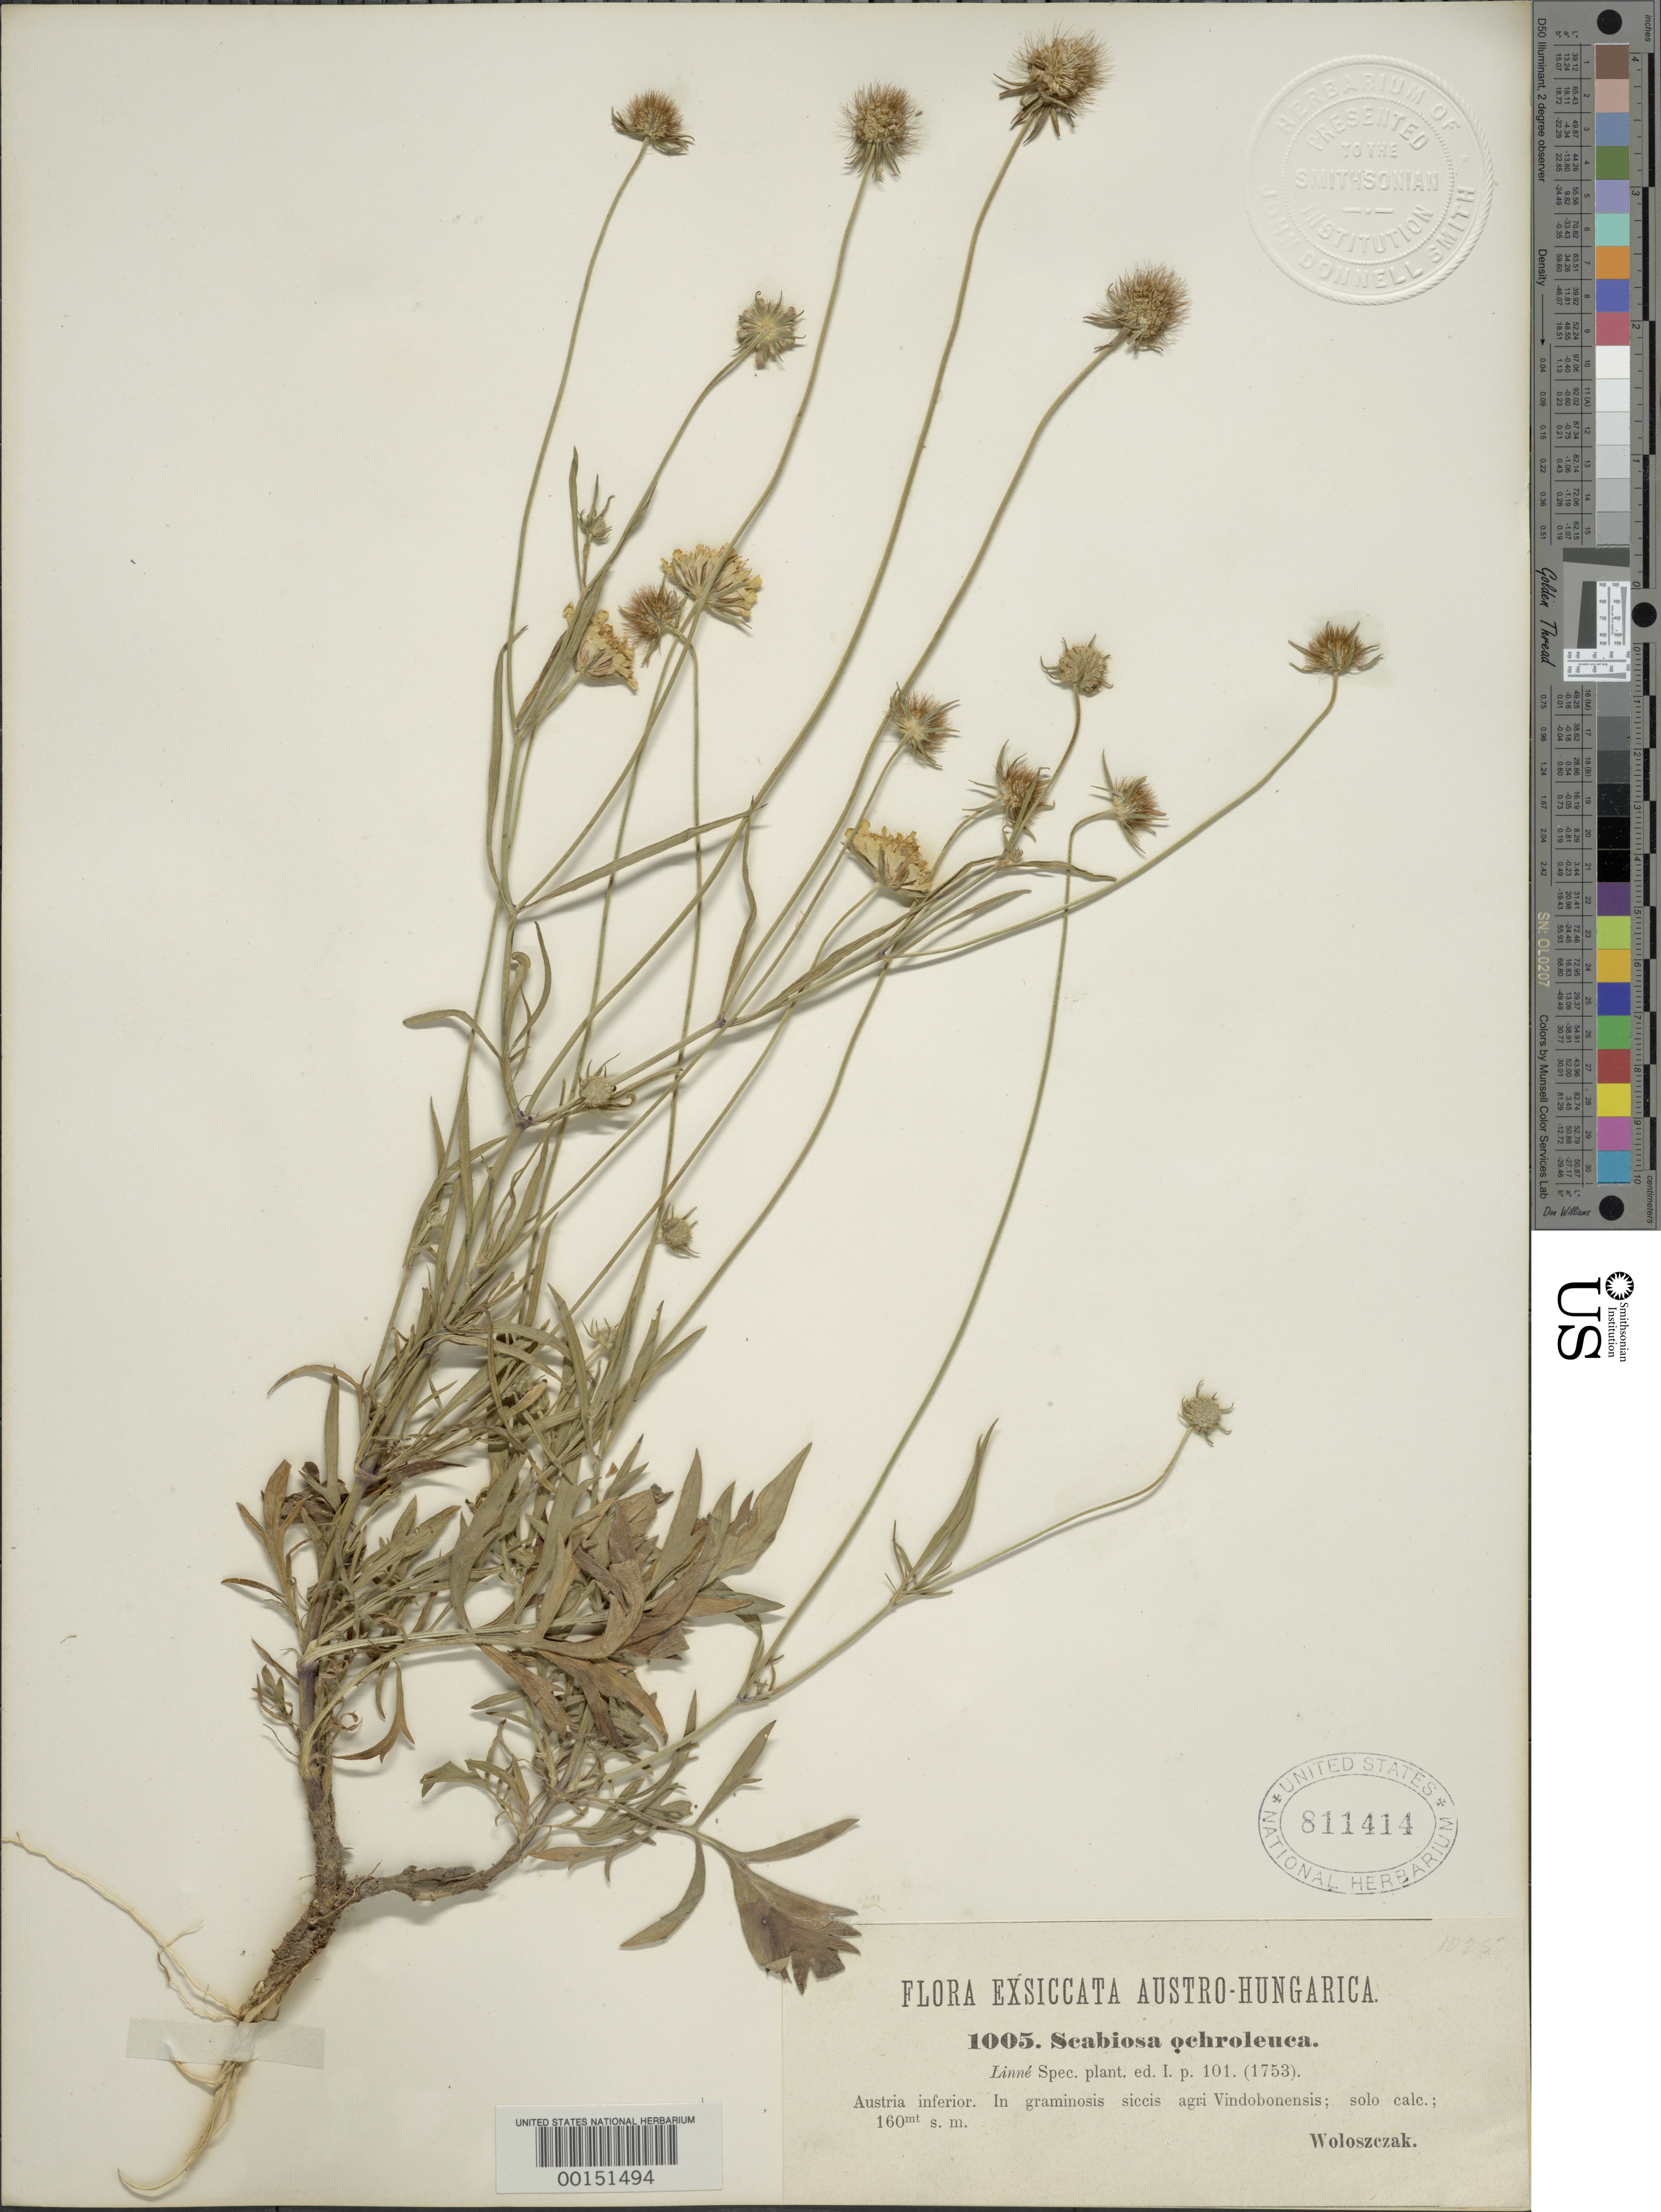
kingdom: Plantae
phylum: Tracheophyta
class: Magnoliopsida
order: Dipsacales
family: Caprifoliaceae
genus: Scabiosa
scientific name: Scabiosa ochroleuca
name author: L.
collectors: -. Woloszczk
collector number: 1005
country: Hungary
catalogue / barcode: US 811414